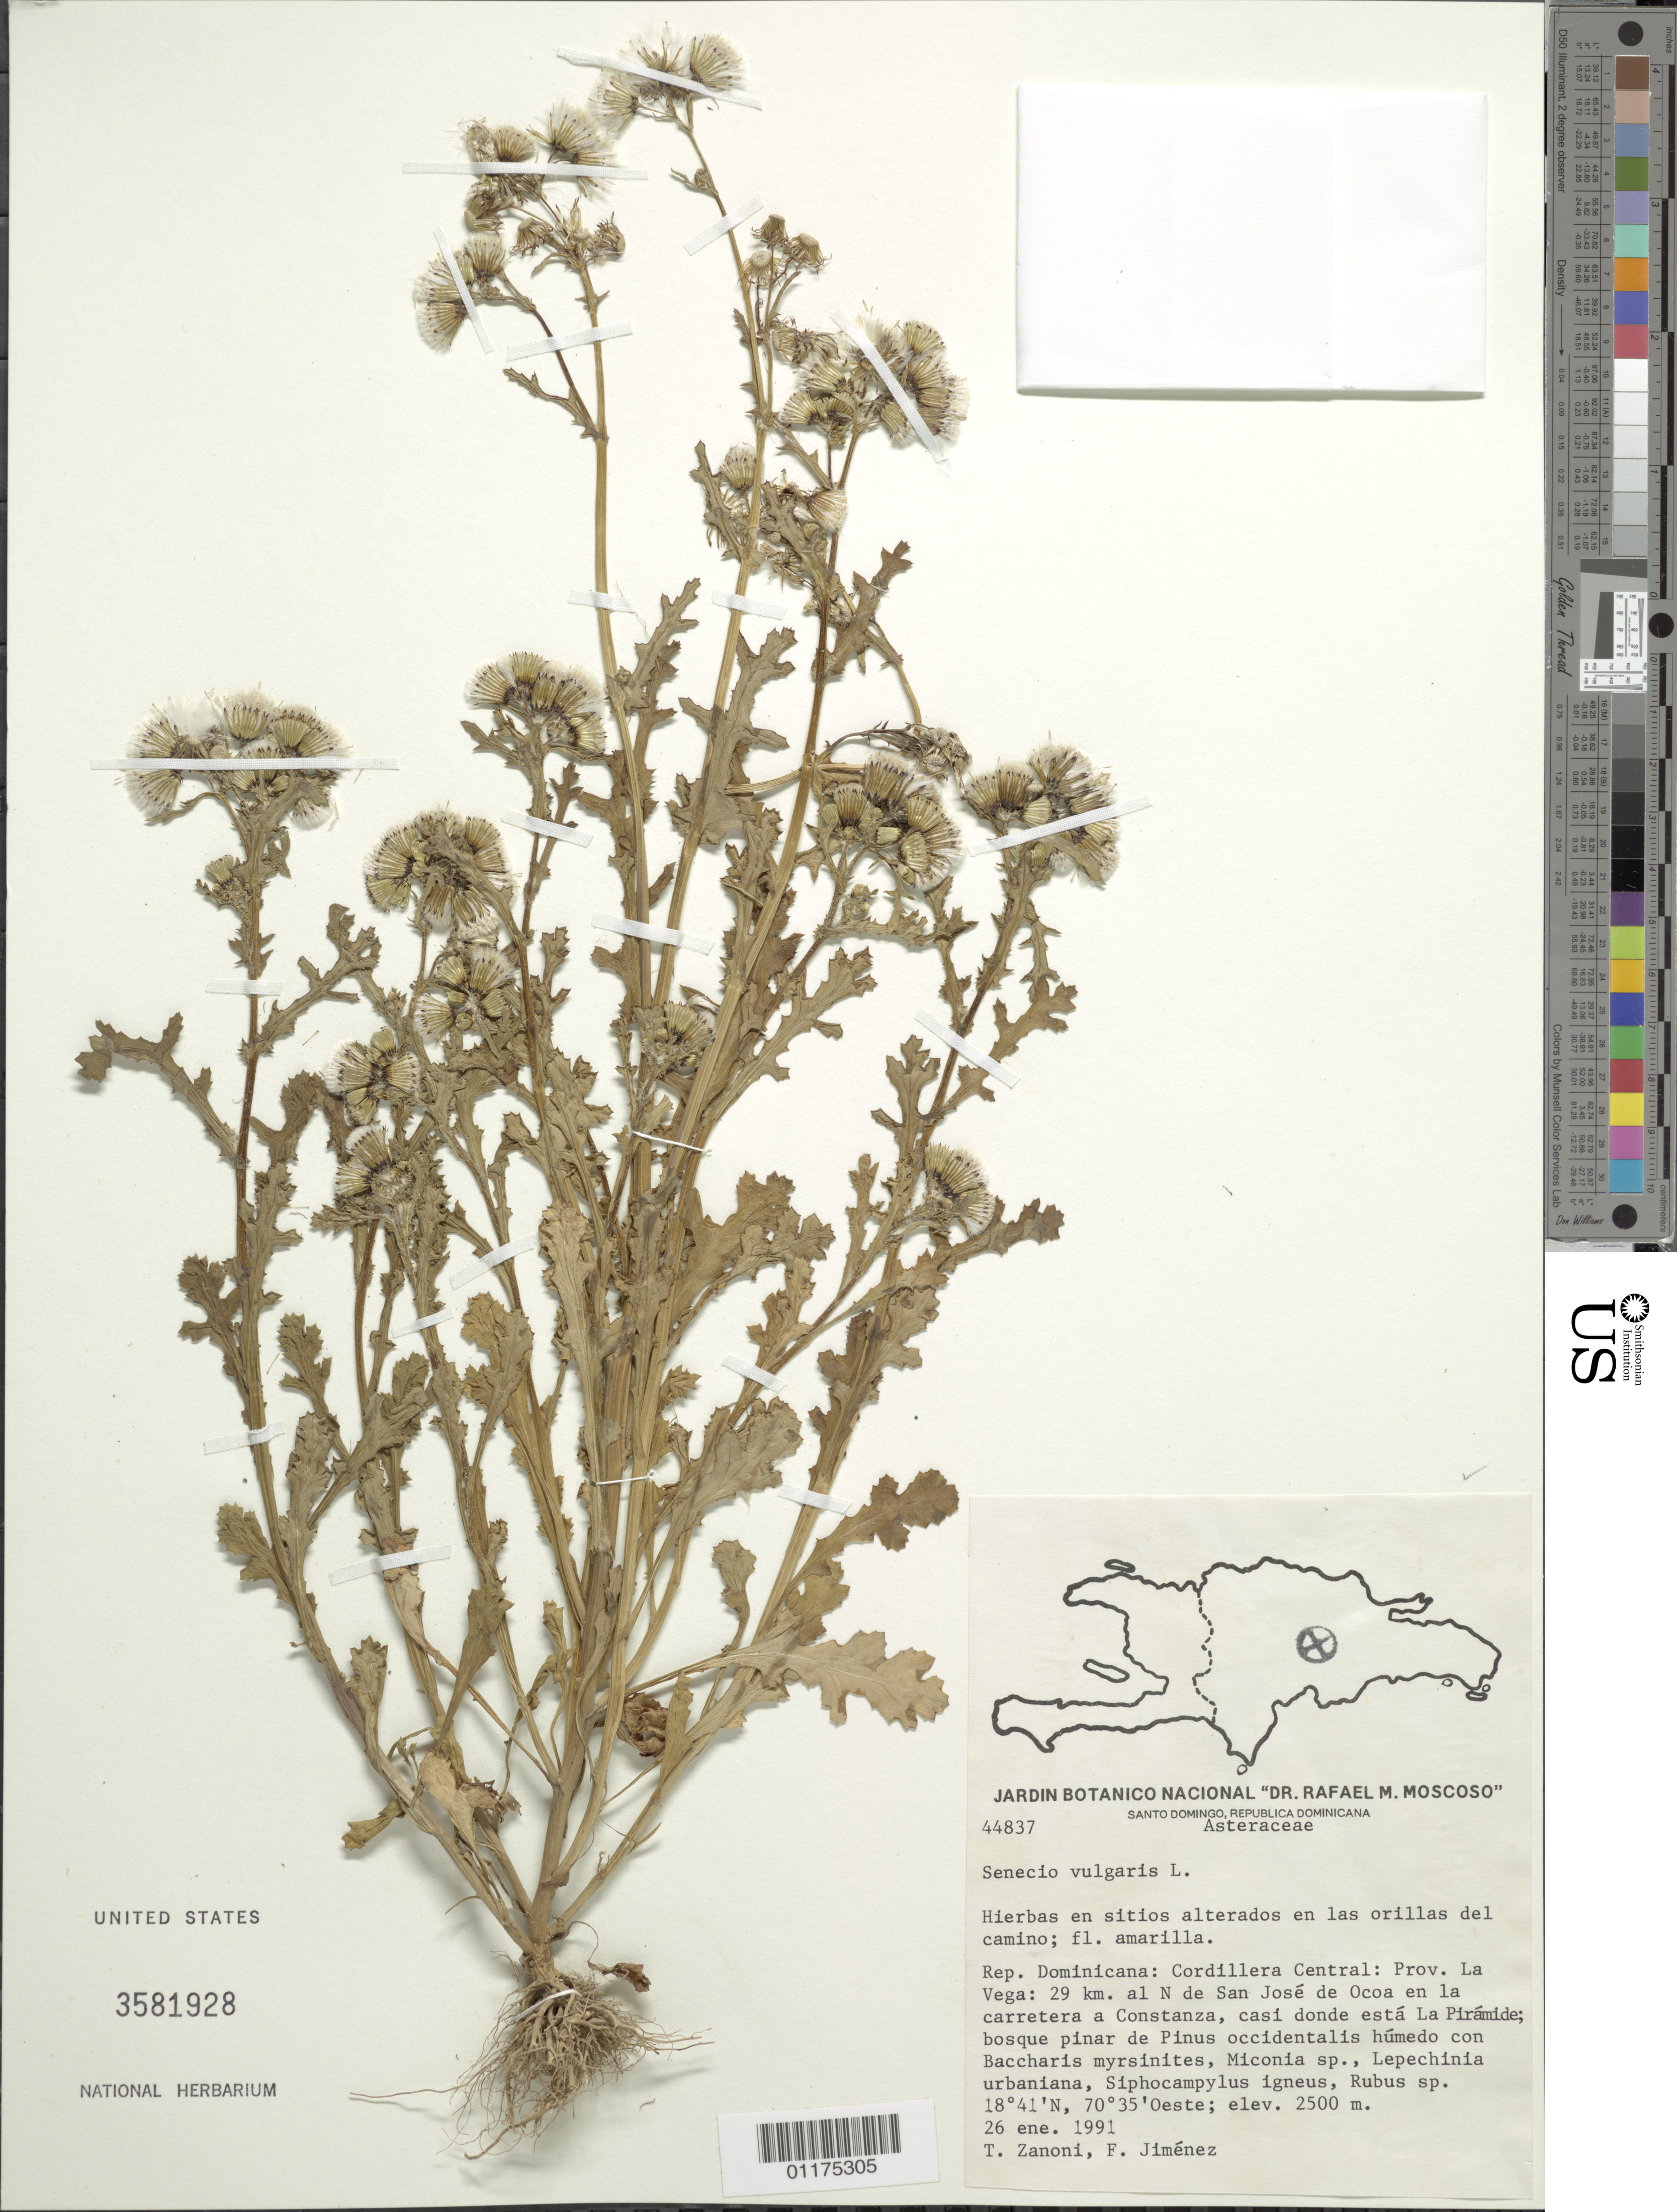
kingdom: Plantae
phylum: Tracheophyta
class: Magnoliopsida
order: Asterales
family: Asteraceae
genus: Senecio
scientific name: Senecio vulgaris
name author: L.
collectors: T. A. Zanoni & F. Jimenez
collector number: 44837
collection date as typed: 26 Jan 1991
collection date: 1991-01-26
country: Dominican Republic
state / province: Santo Domingo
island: Hispaniola I.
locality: Cordillera Central: Prov. La Vega: 29km. al N de San Jose de Ocoa en la carretera a Constanza, casi donde esta humedo con Baccharis myrsinites,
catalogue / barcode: US 3581928